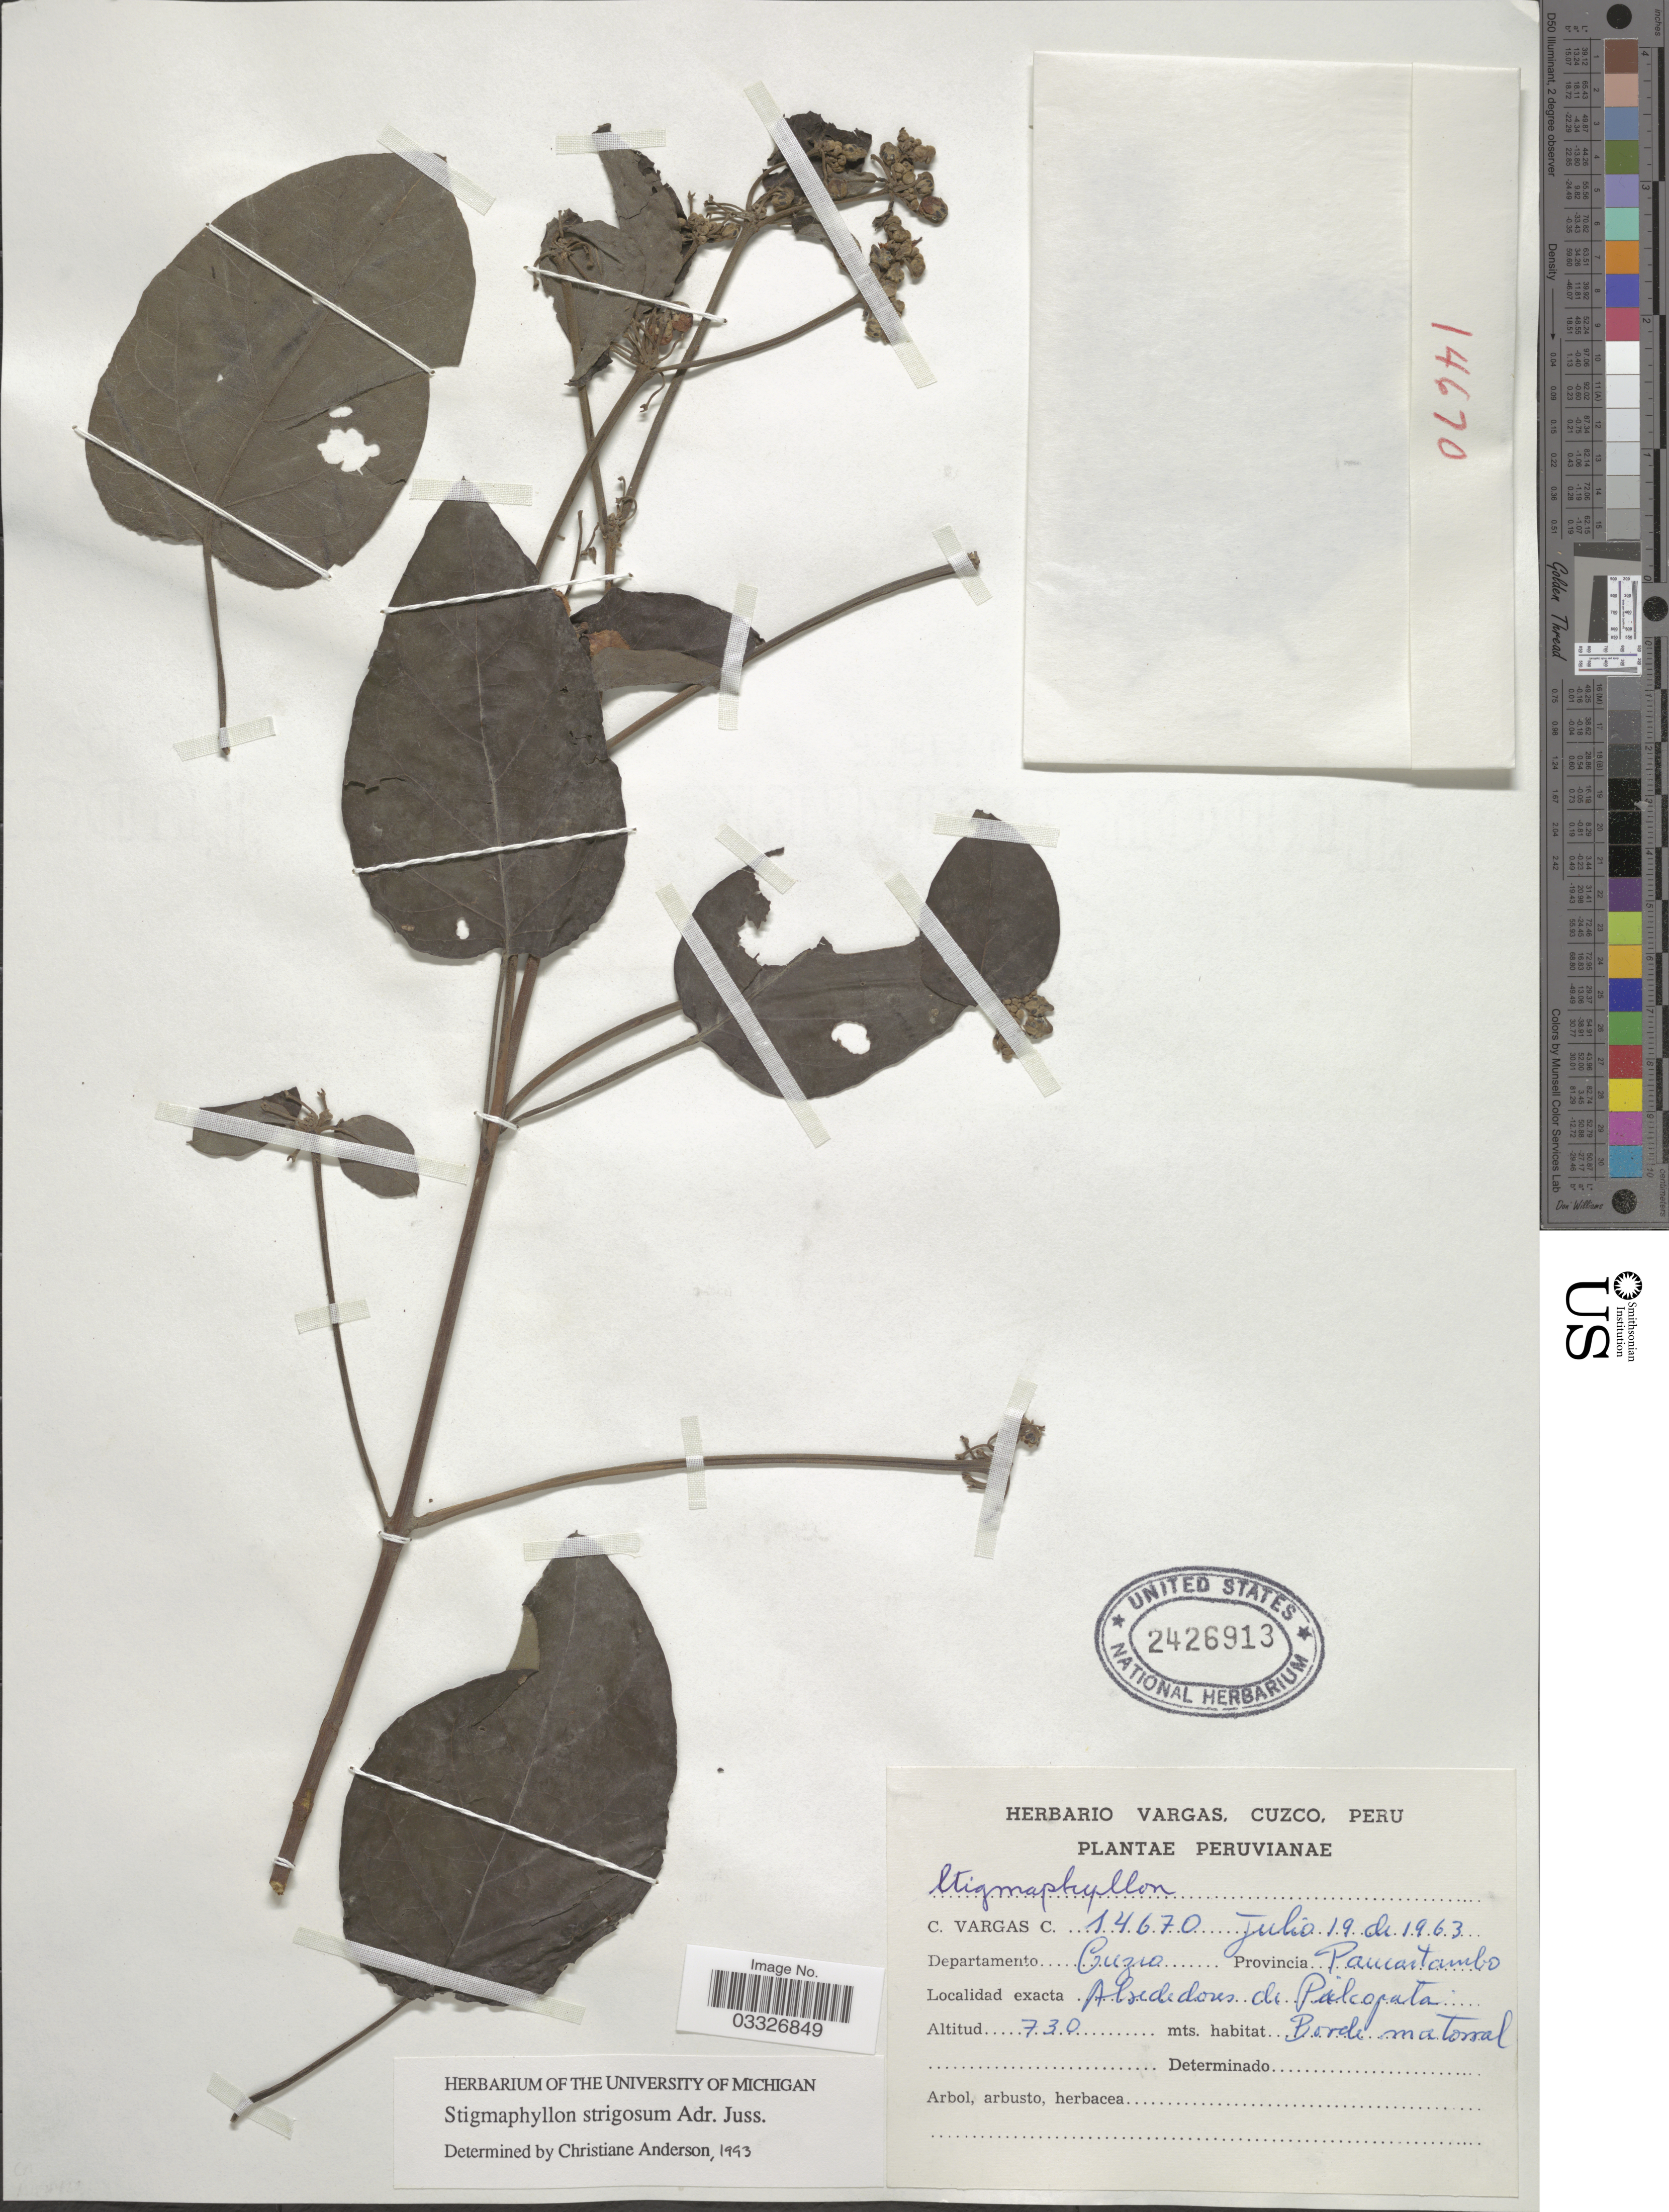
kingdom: Plantae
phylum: Tracheophyta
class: Magnoliopsida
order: Malpighiales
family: Malpighiaceae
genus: Stigmaphyllon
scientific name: Stigmaphyllon strigosum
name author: Poepp. ex A. Juss.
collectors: C. Vargas Calderón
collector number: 14670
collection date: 1963-07-19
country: Peru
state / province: Cusco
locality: Departamento Cuzco. Provincia Pacaurtambo. Alrededores de Pilcopata.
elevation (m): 730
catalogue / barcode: US 2426913